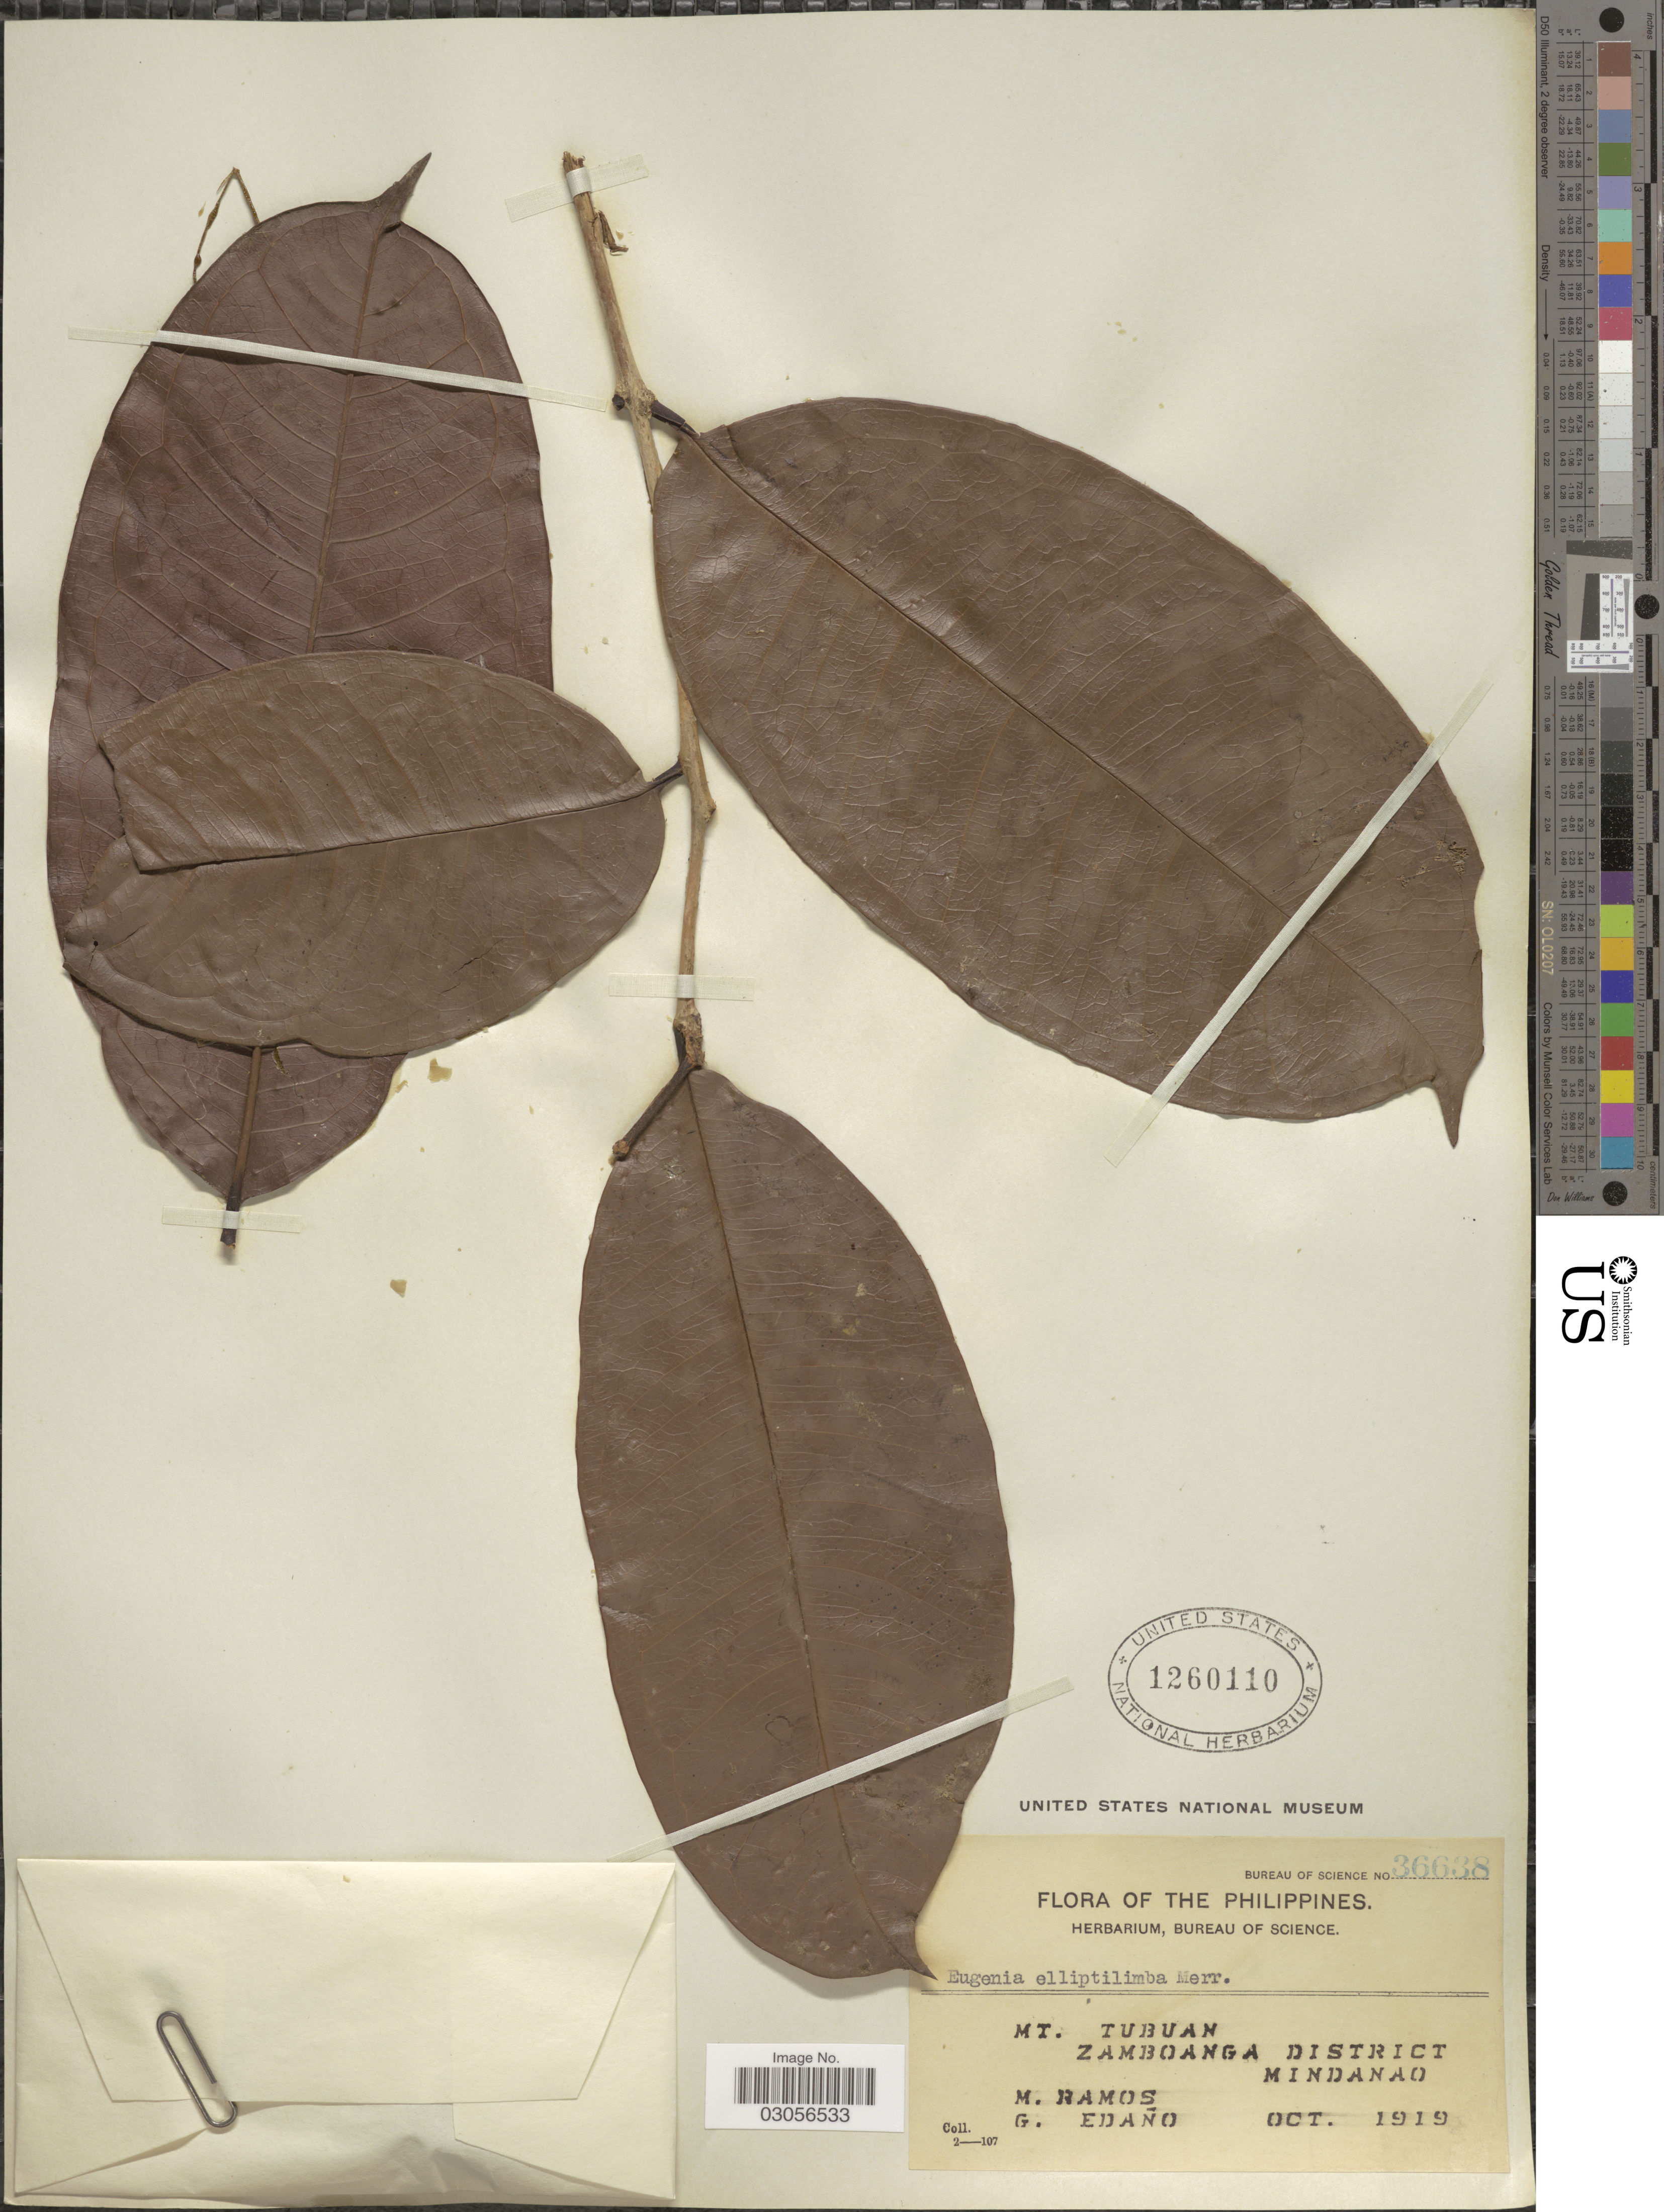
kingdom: Plantae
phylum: Tracheophyta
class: Magnoliopsida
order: Myrtales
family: Myrtaceae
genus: Syzygium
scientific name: Syzygium elliptilimbum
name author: (Merr.) Merr. & L.M. Perry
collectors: M. Ramos & G. Edaño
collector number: Bureau of science 36638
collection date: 1919-10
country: Philippines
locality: Mt. Tubuan, Zamboanga District, Mindanao.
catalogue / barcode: US 1260110